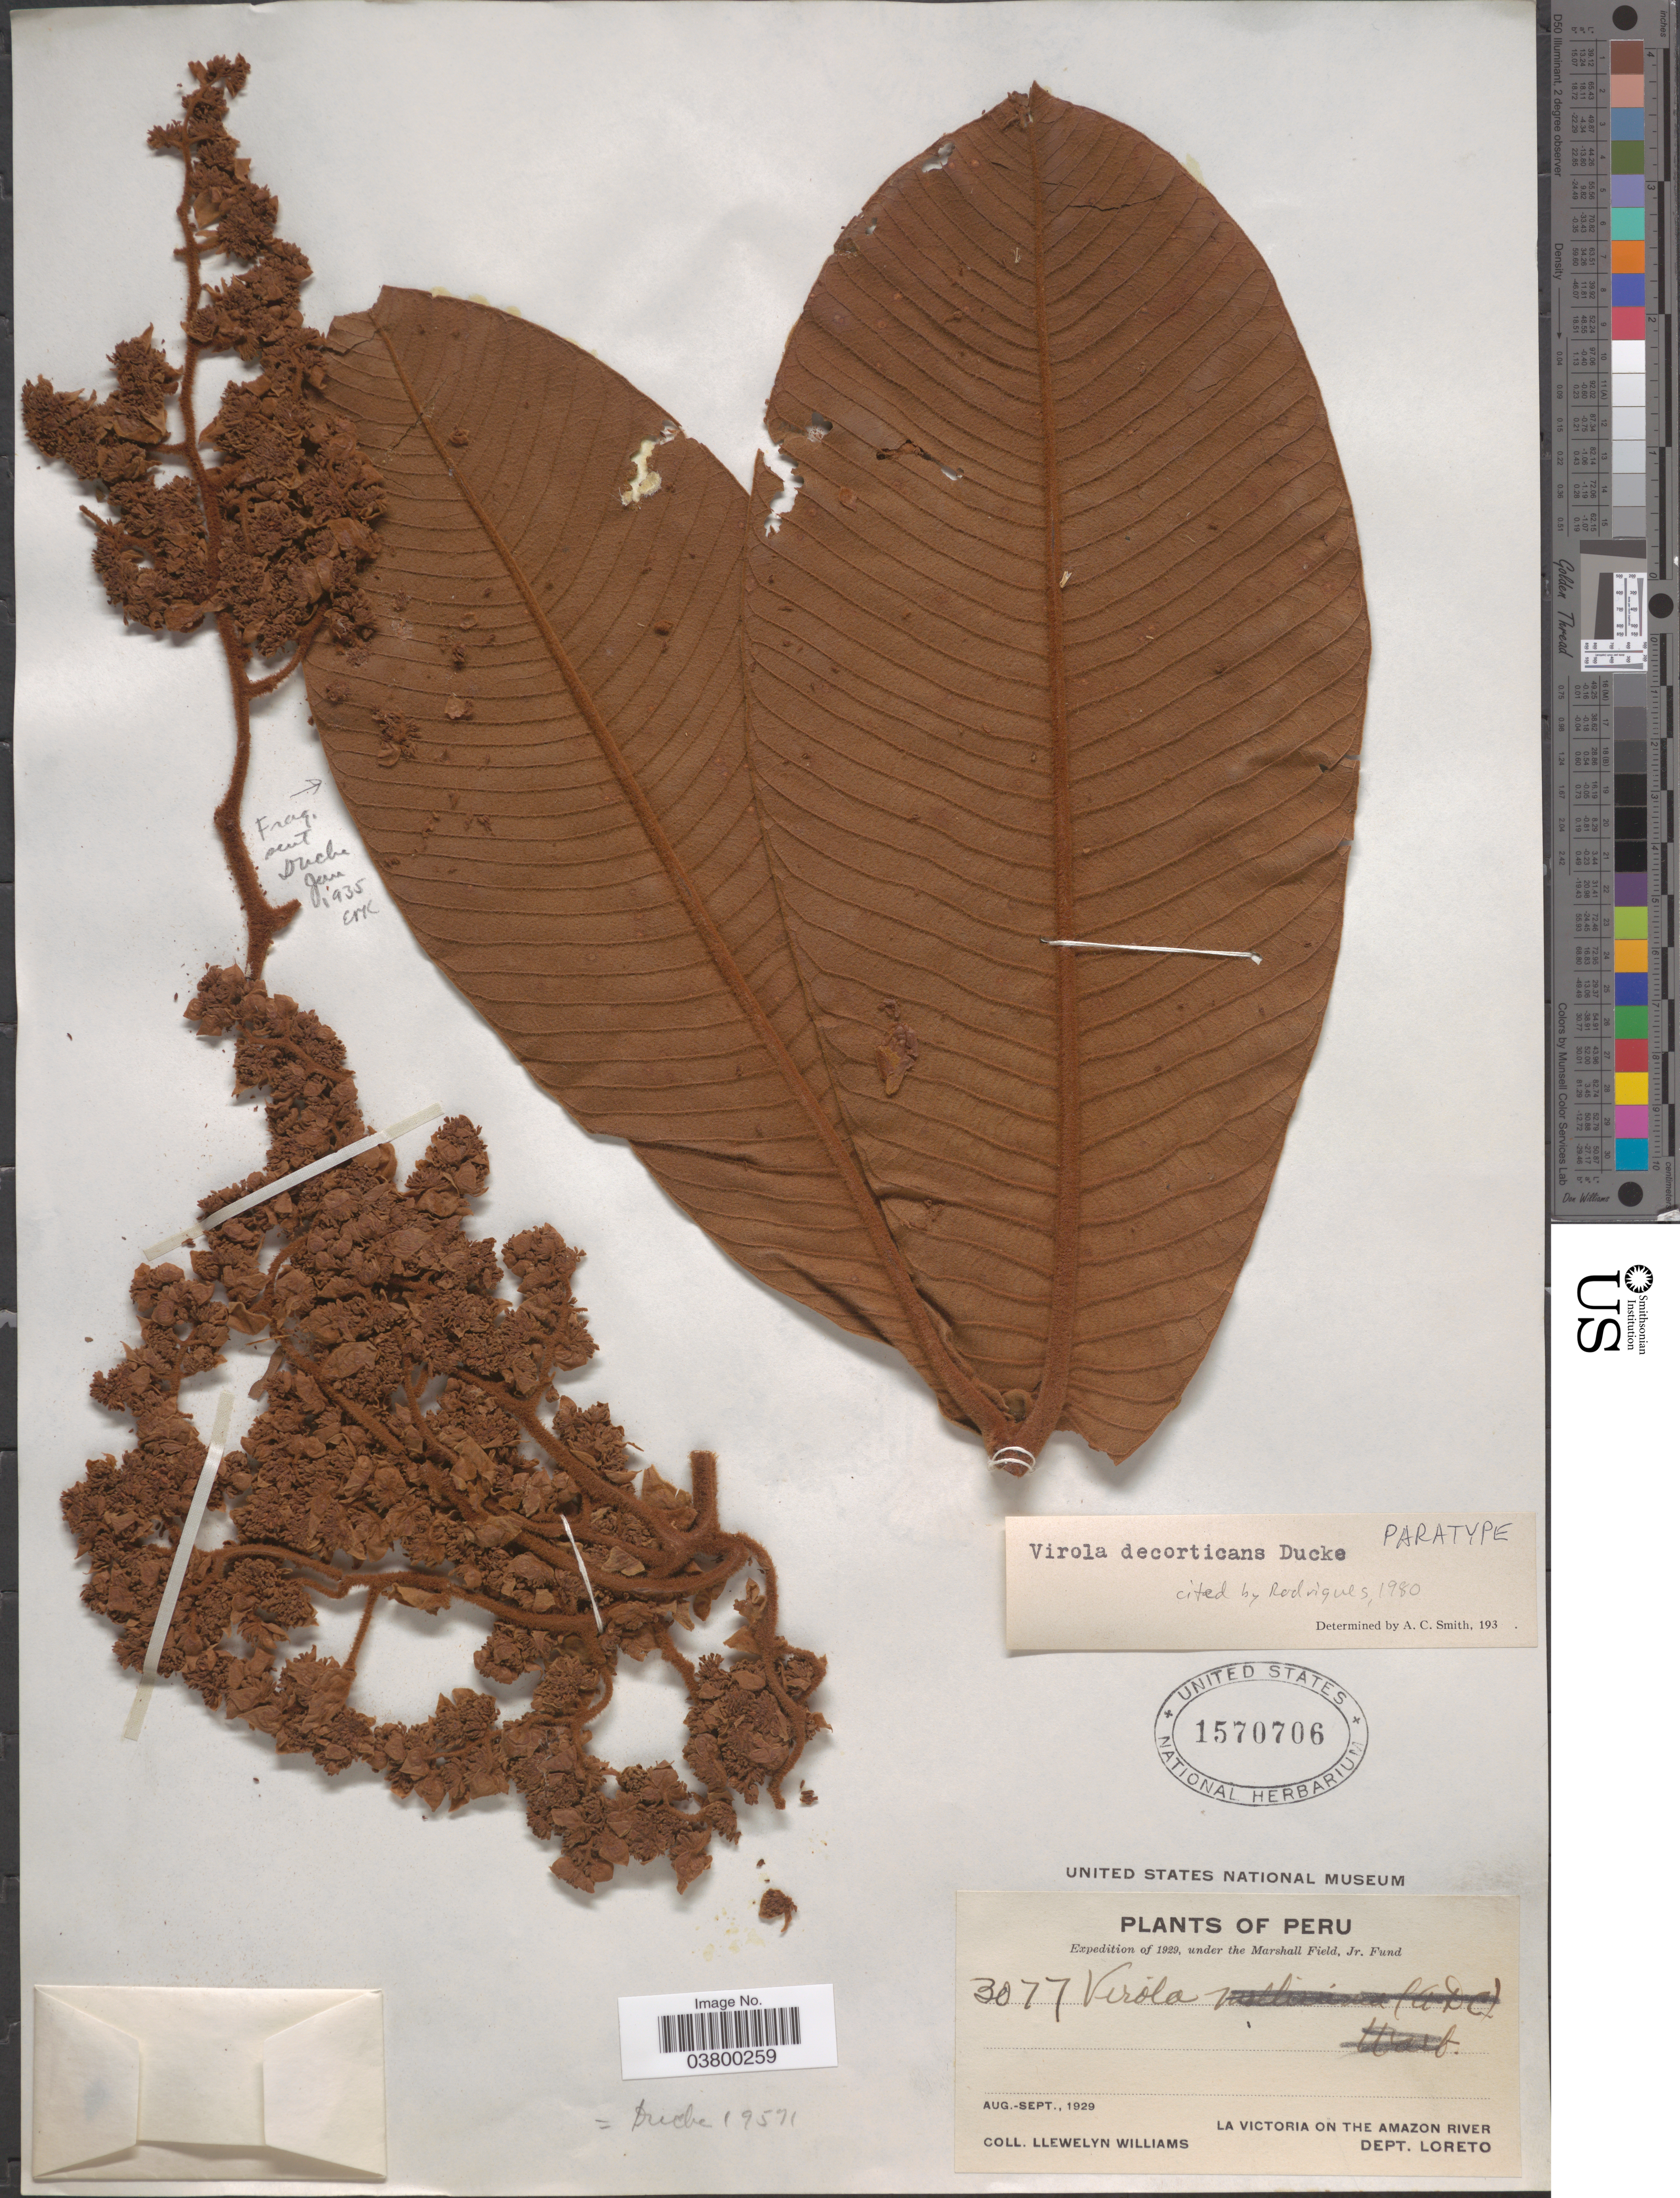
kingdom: Plantae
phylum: Tracheophyta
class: Magnoliopsida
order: Magnoliales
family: Myristicaceae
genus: Virola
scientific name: Virola decorticans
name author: Ducke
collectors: Ll. Williams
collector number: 3077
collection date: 1929-08/1929-09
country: Peru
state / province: Loreto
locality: La Victoria on the Amazon River. Dept. Loreto.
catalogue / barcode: US 1570706